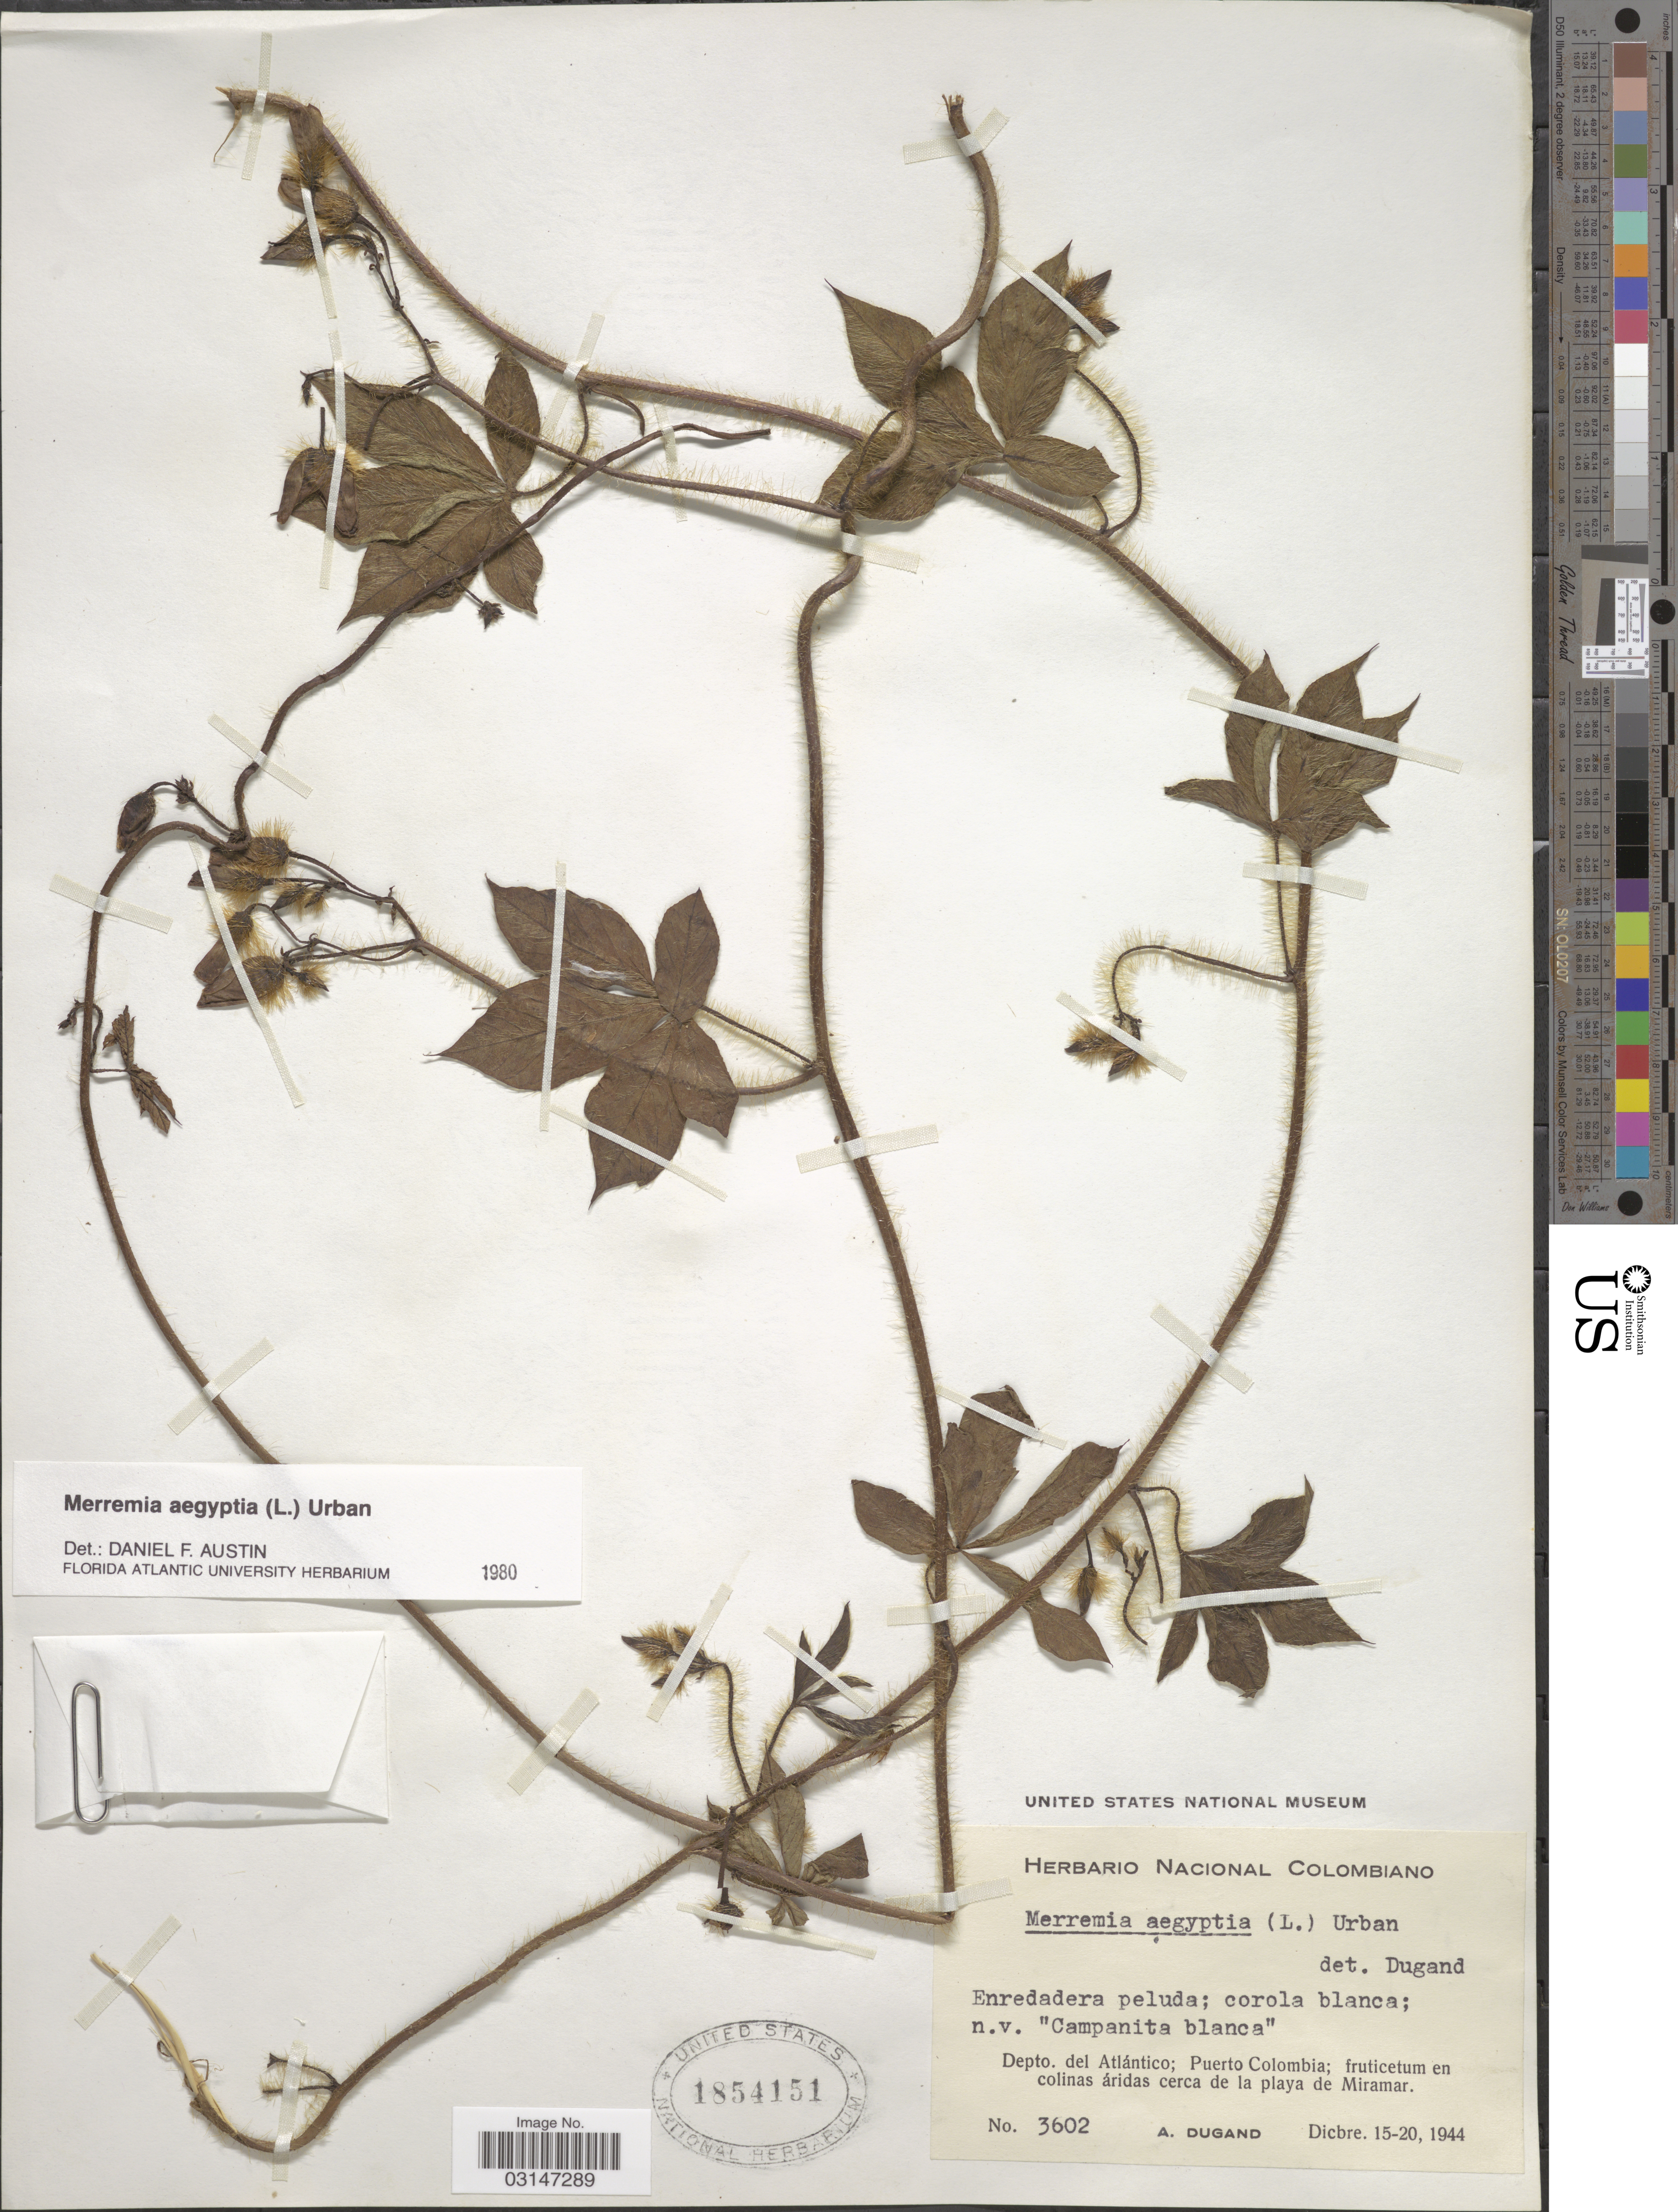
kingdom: Plantae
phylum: Tracheophyta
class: Magnoliopsida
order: Solanales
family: Convolvulaceae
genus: Distimake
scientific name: Distimake aegyptius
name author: (L.) A. R. Simões & Staples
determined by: Strong, Mark T., (BOT), Smithsonian Institution - National Museum of Natural History (UNITED STATES)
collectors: A. Dugand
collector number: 3602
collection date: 1944-12-15/1944-12-20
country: Colombia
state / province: Atlántico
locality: Depto. del Atlántico; Puerto Colombia; fruticetum en colinas áridas cerca de la playa de Miramar.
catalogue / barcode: US 1854151